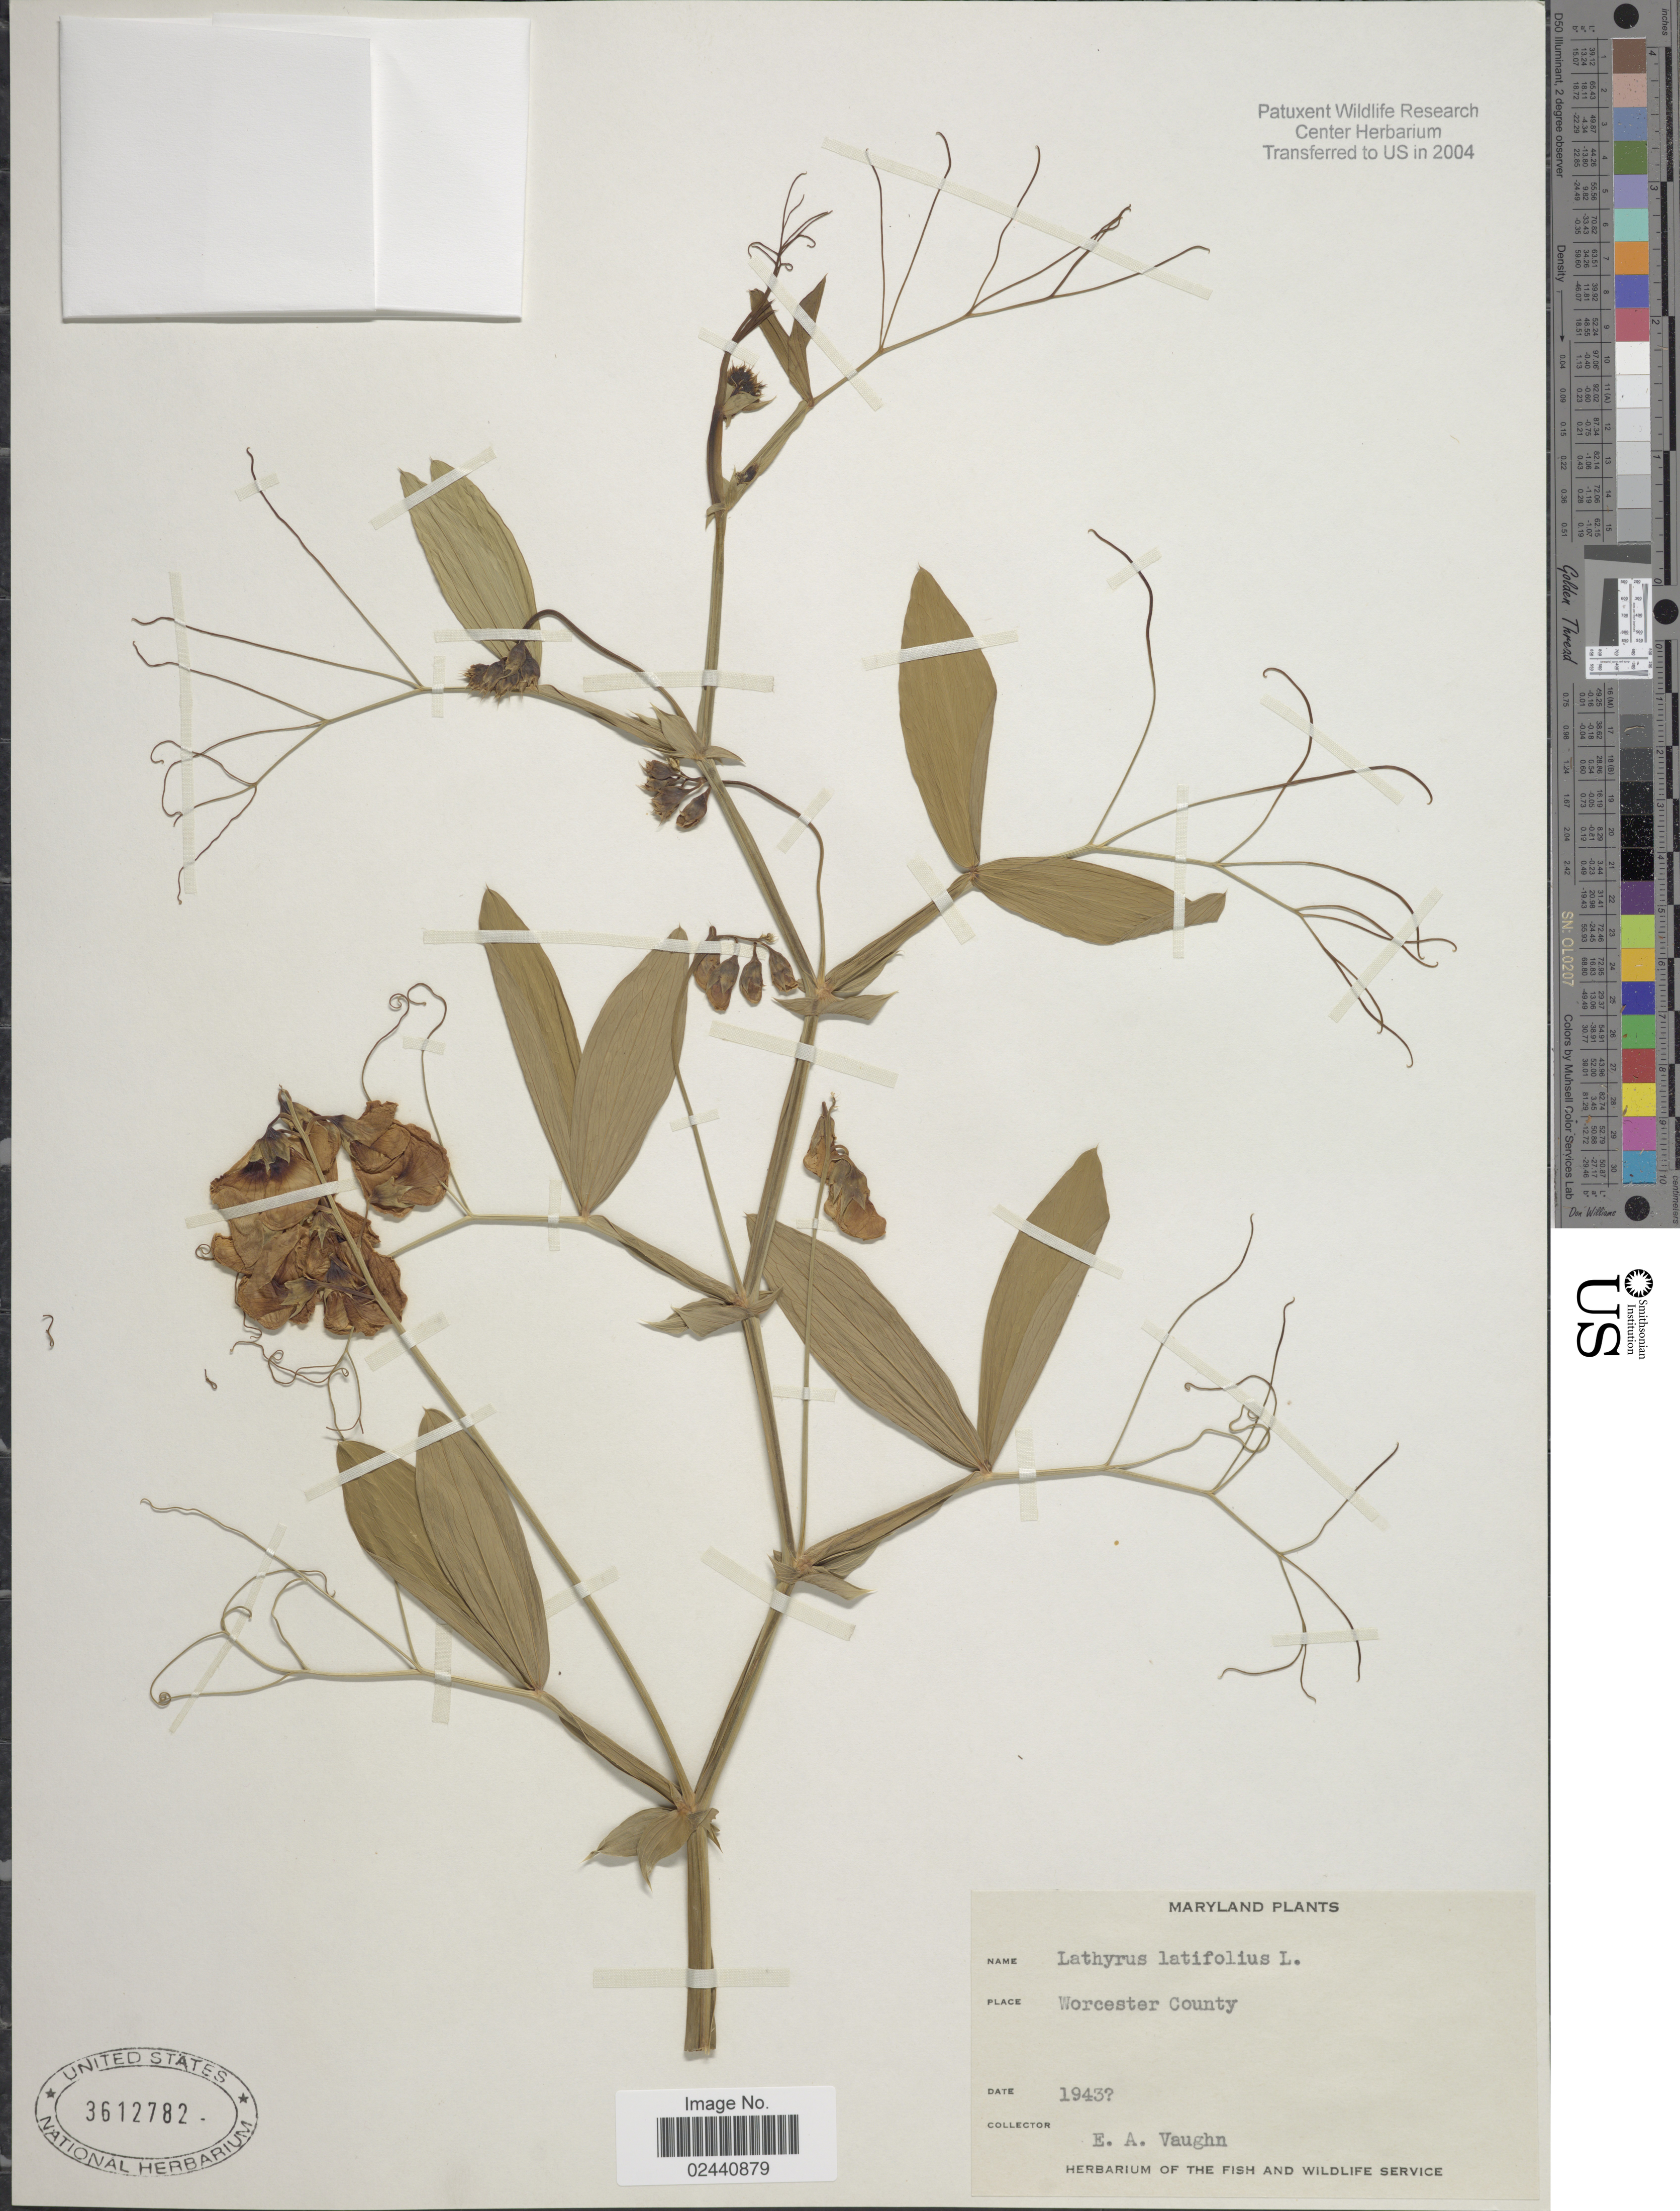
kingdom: Plantae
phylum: Tracheophyta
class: Magnoliopsida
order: Fabales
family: Fabaceae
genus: Lathyrus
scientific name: Lathyrus latifolius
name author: L.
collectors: E. Vaughn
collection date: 1943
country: United States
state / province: Maryland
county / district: Worcester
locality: Worcester County.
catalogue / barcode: US 3612782